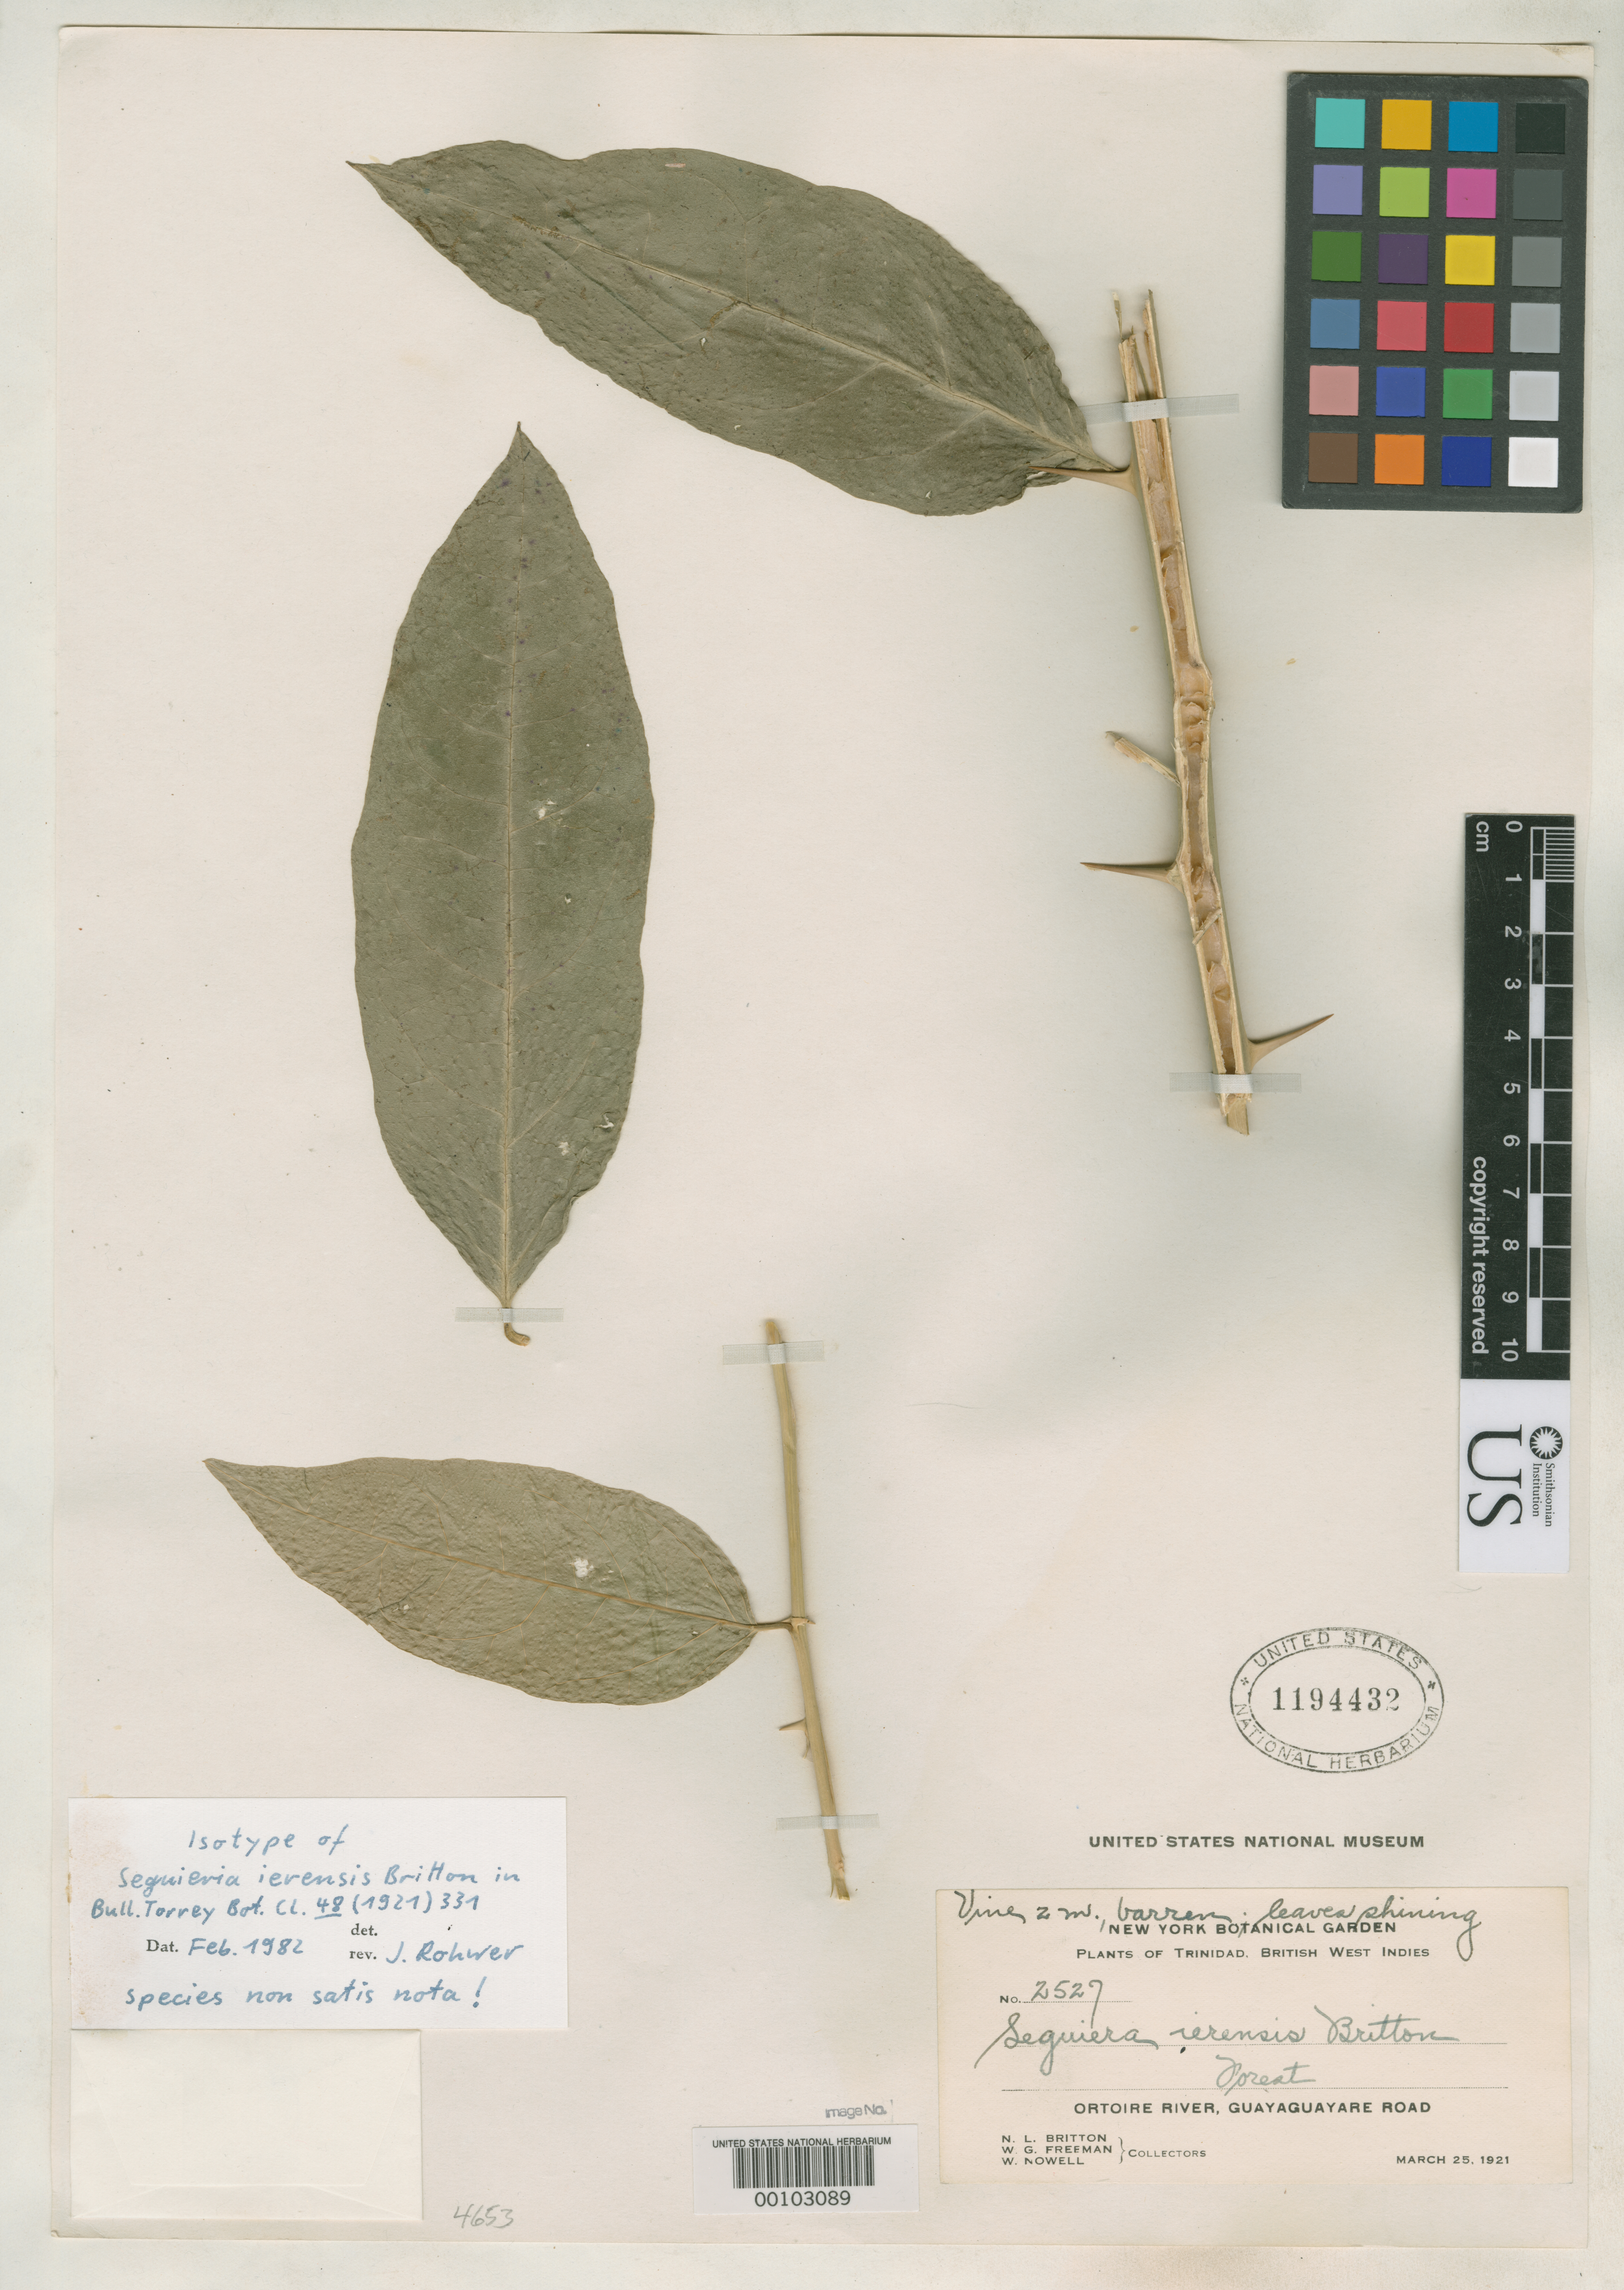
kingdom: Plantae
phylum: Tracheophyta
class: Magnoliopsida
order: Caryophyllales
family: Phytolaccaceae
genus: Seguieria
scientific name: Seguieria ierensis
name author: Britton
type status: Isotype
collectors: N. Britton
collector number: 2527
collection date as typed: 25 Mar 1921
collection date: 1921-03-25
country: Trinidad and Tobago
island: Trinidad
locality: Ortoire River, Guayaguayare Road.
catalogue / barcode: US 1194432